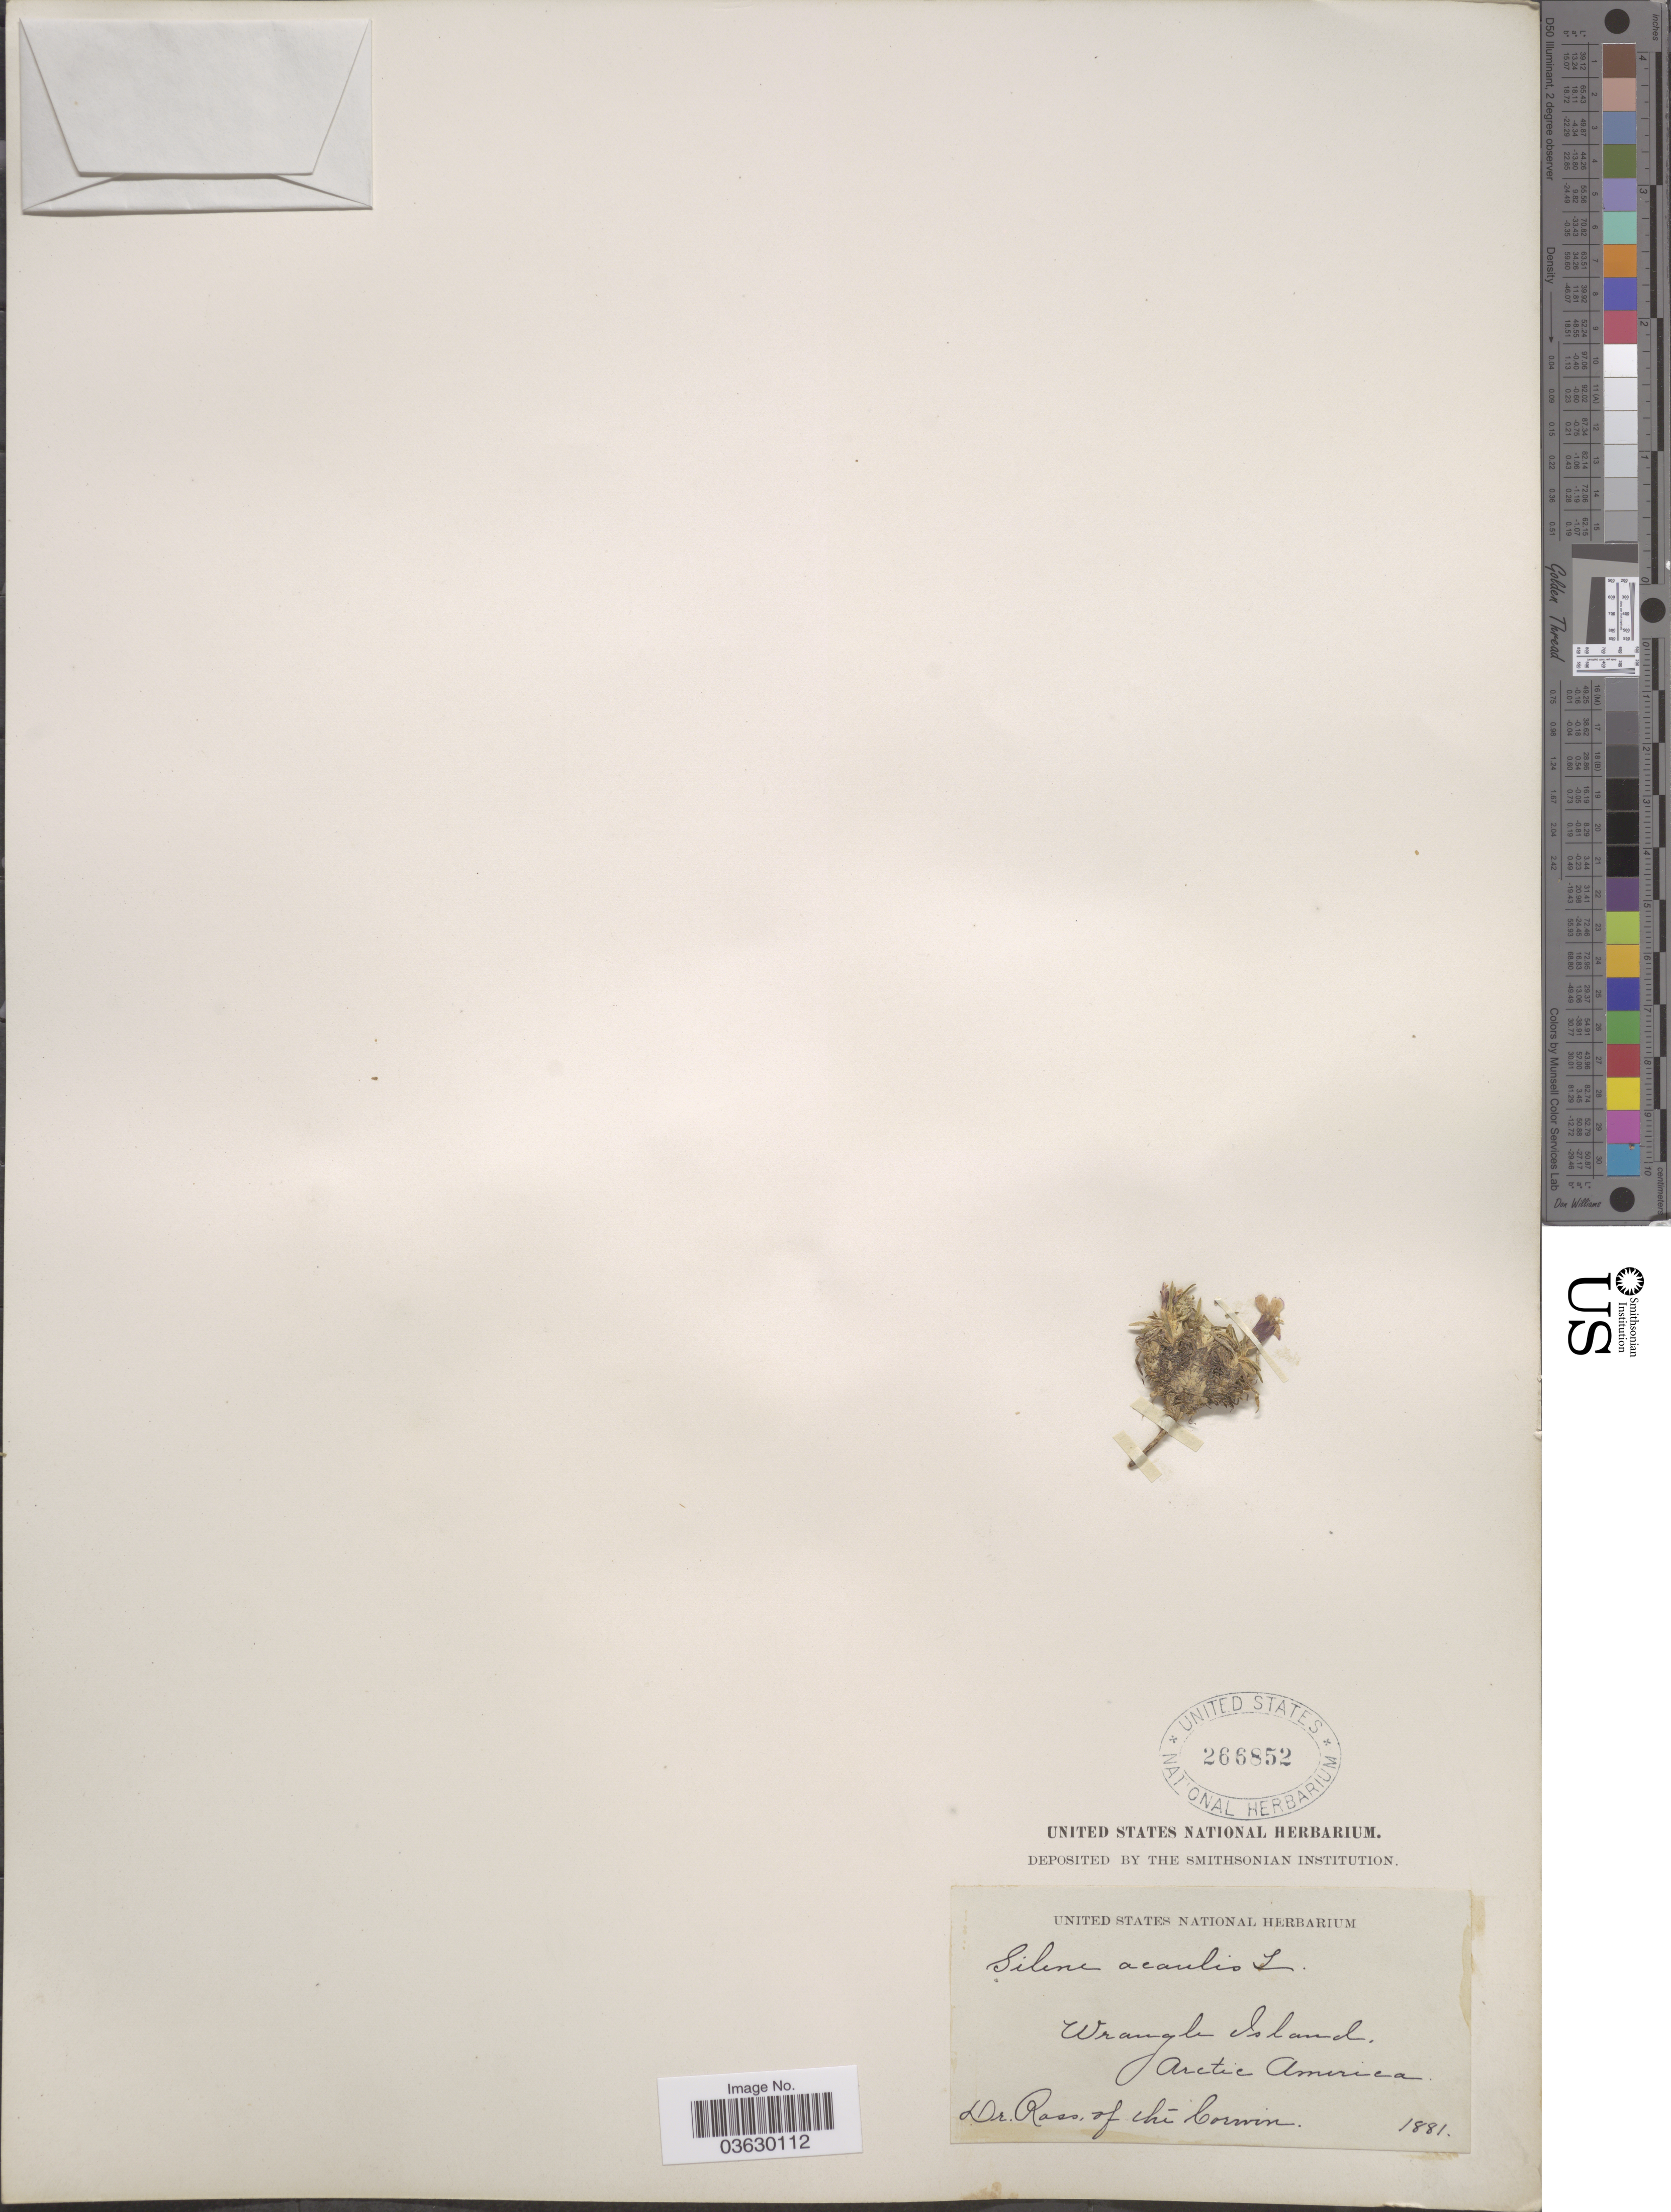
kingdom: Plantae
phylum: Tracheophyta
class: Magnoliopsida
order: Caryophyllales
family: Caryophyllaceae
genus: Silene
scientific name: Silene acaulis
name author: (L.) Jacq.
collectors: -. Ross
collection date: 1881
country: Russian Federation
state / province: Chukotka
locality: Wrangle Island. Arctic America.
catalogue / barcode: US 266852